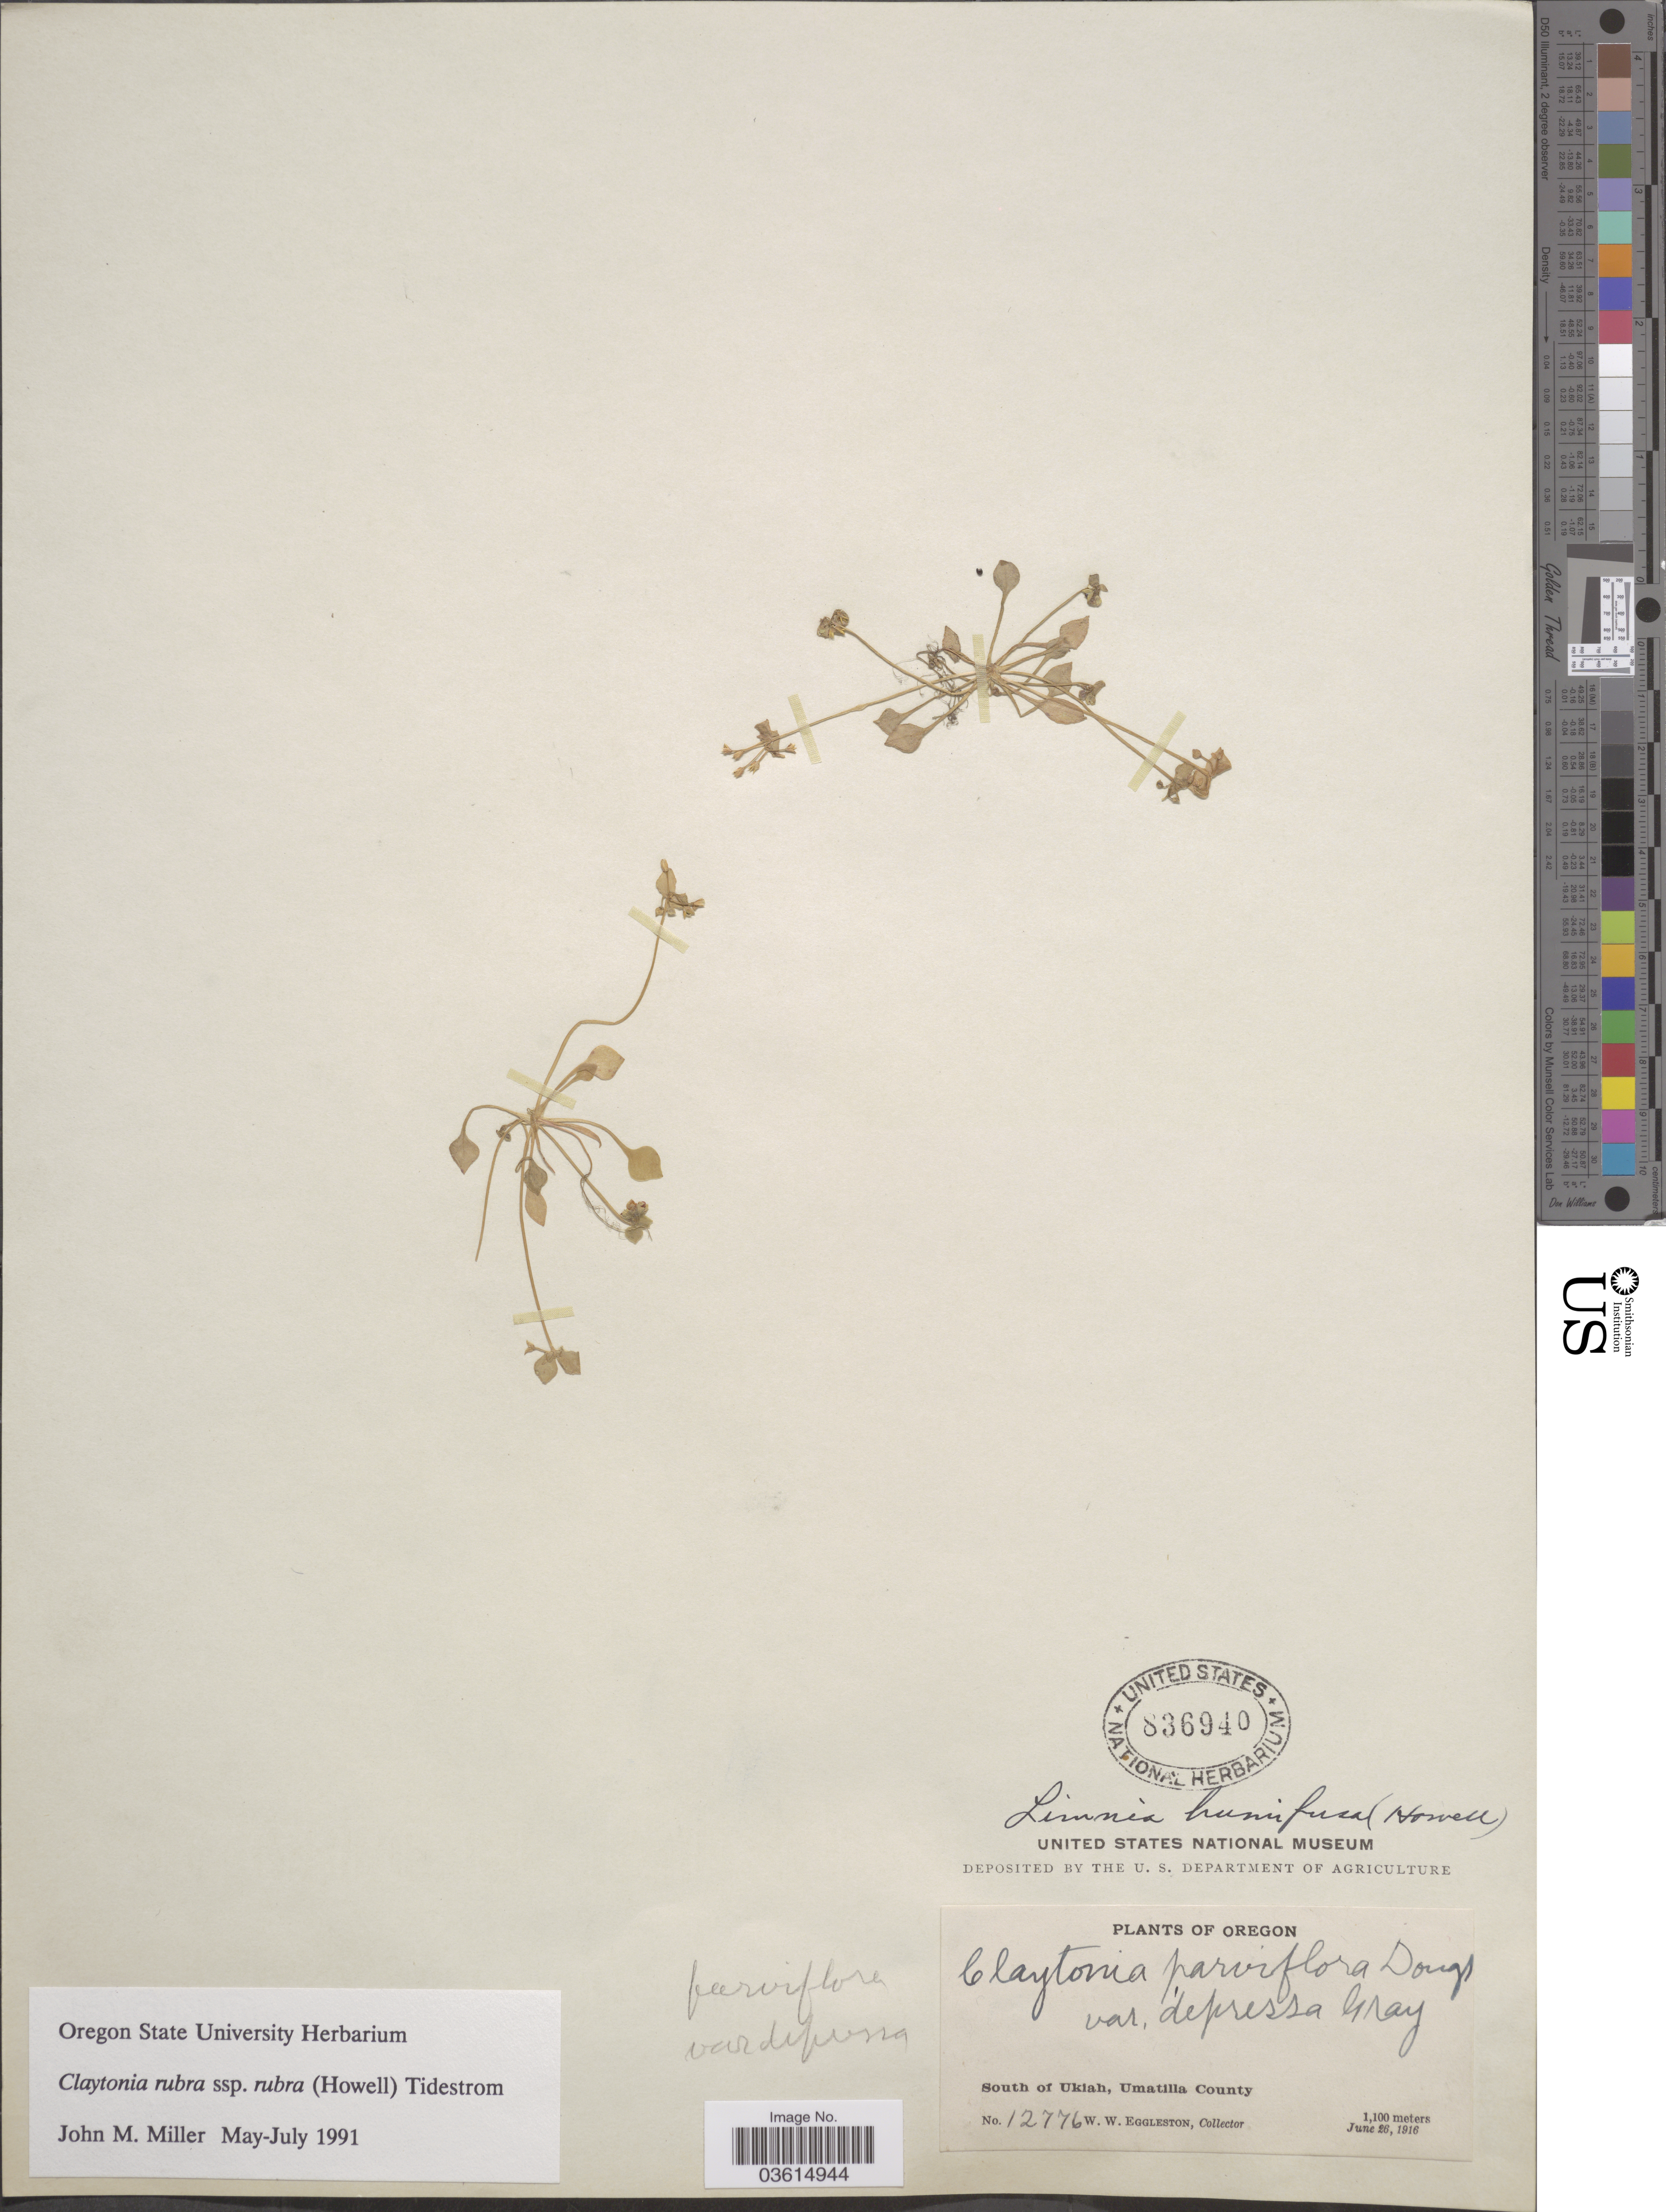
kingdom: Plantae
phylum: Tracheophyta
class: Magnoliopsida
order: Caryophyllales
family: Montiaceae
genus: Claytonia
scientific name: Claytonia rubra subsp. rubra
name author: (Howell) Tidestr.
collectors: W. W. Eggleston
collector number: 12776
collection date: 1916-06-26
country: United States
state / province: Oregon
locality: South of Ukiah, Umatilla County.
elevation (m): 1100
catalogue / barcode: US 836940